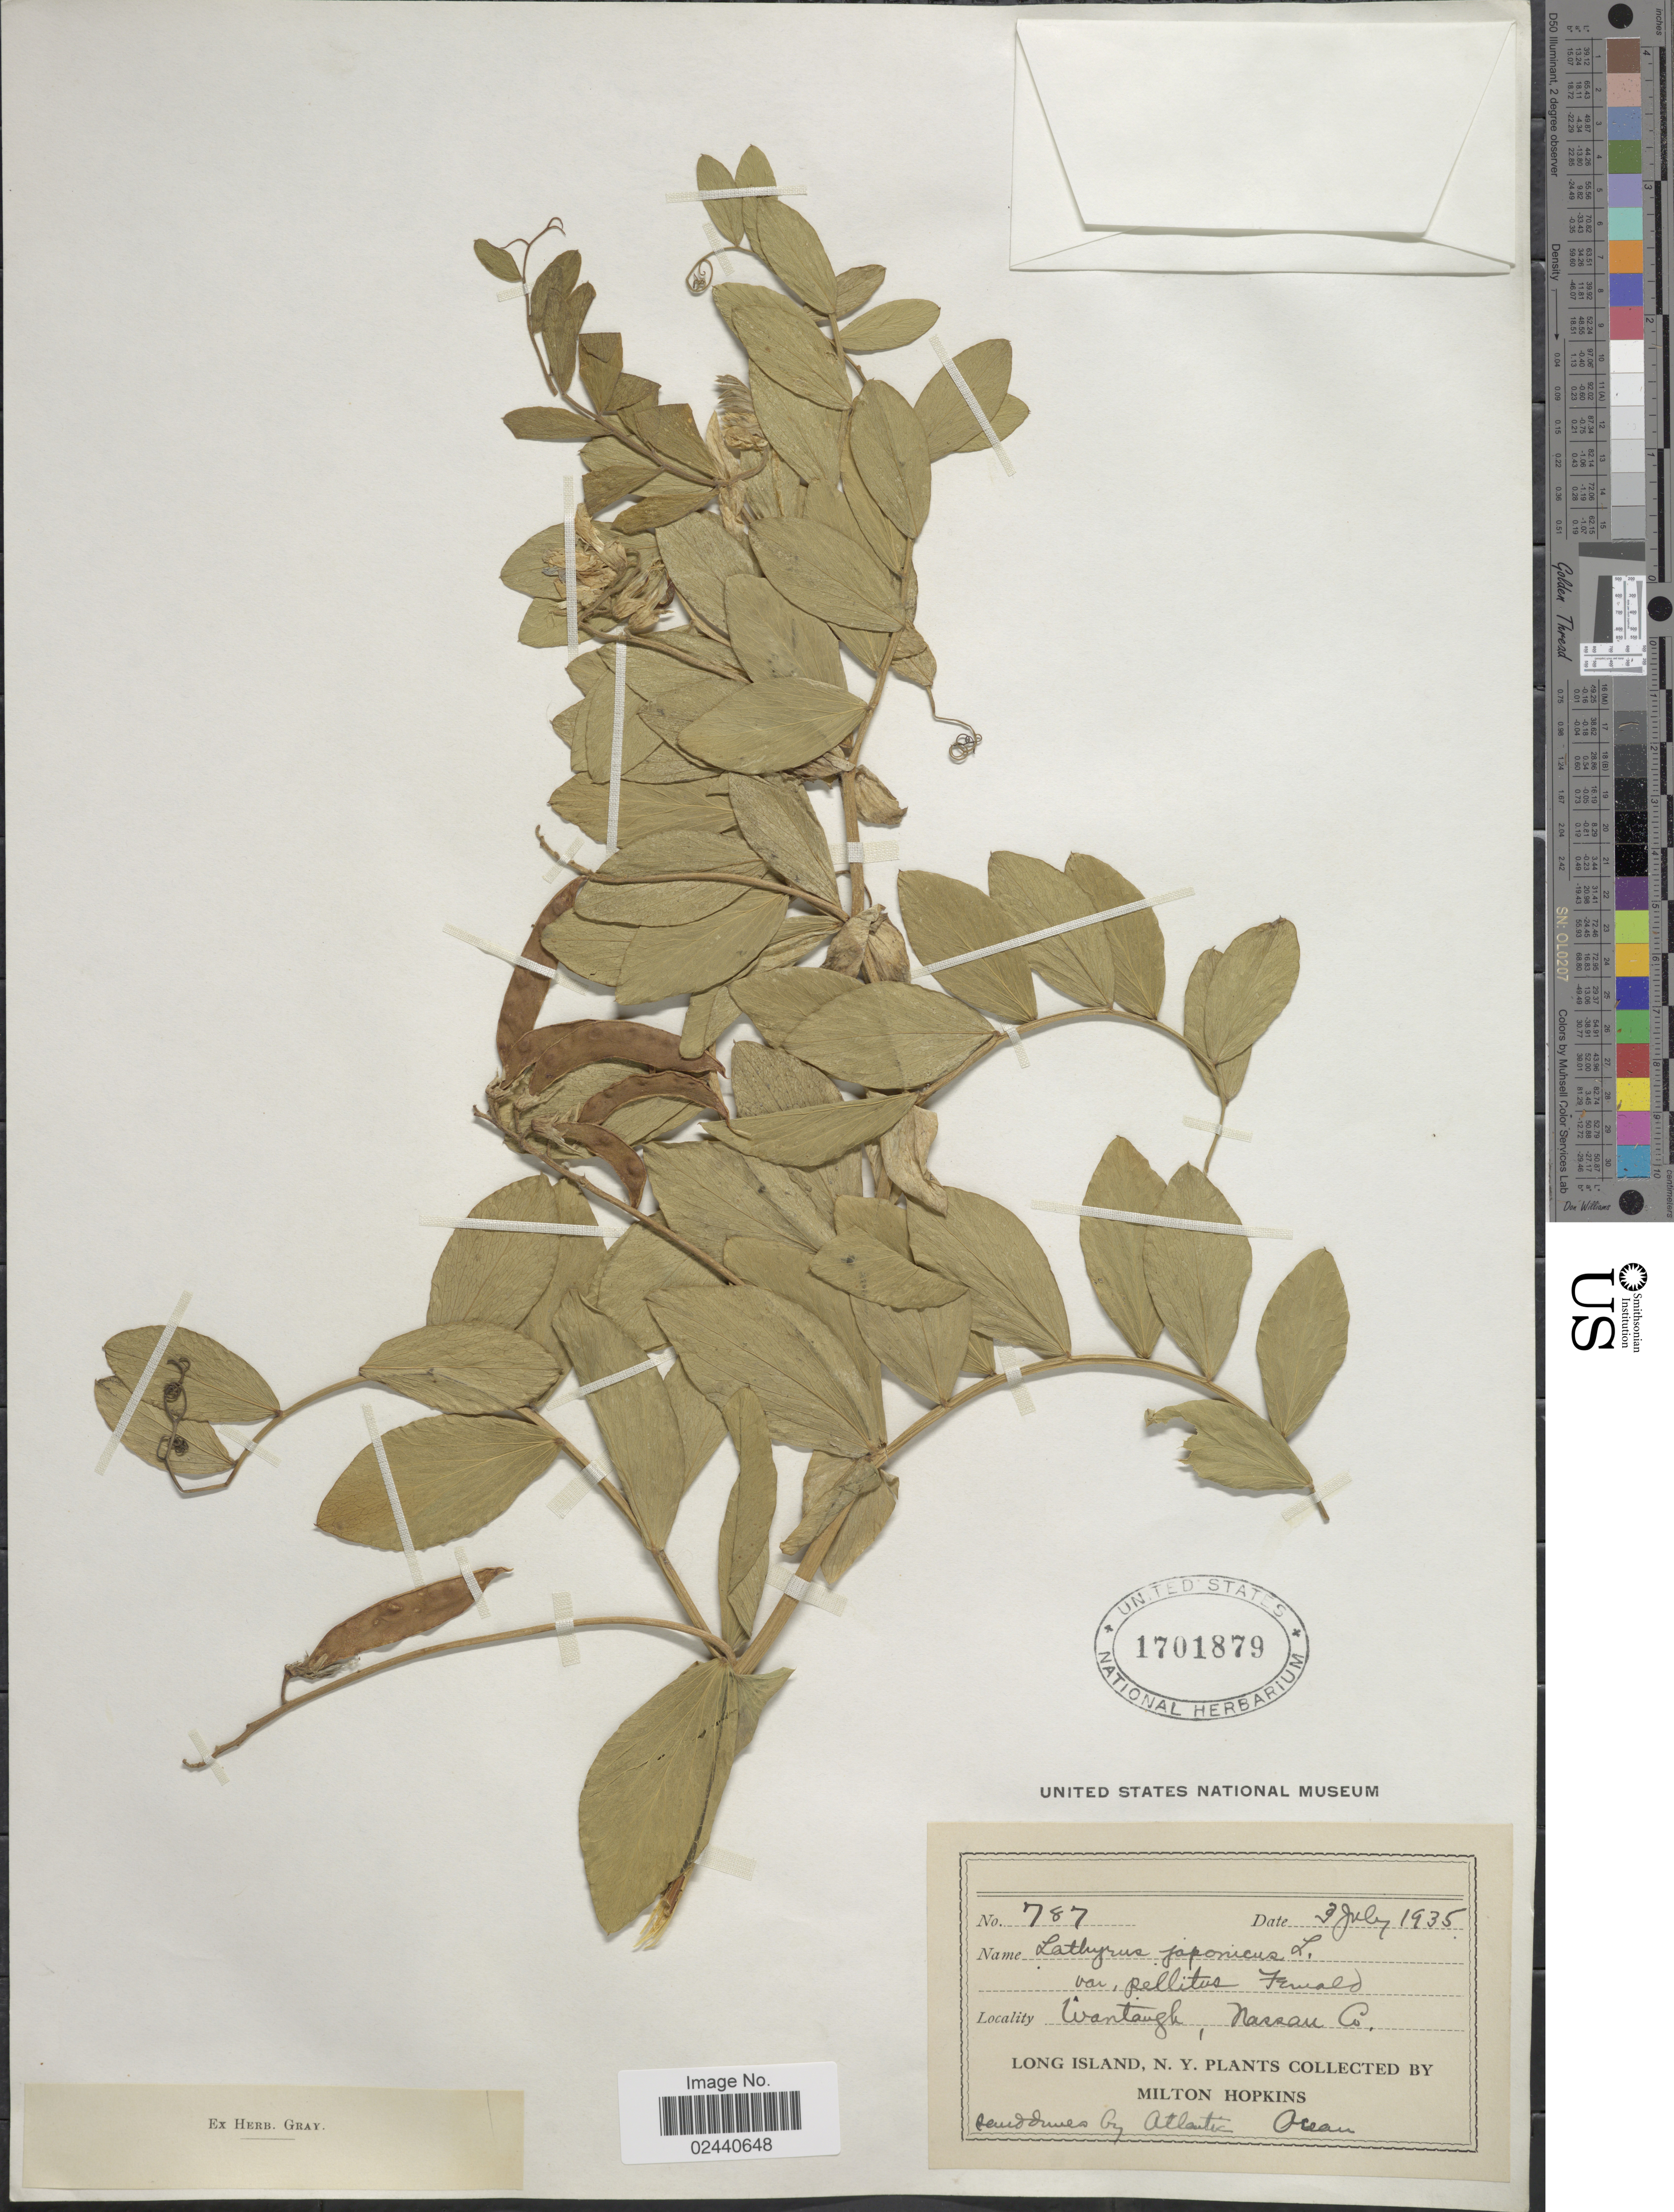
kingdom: Plantae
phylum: Tracheophyta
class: Magnoliopsida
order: Fabales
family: Fabaceae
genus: Lathyrus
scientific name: Lathyrus japonicus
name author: Willd.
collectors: M. Hopkins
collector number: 787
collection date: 1935-07-03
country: United States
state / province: New York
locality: Wantaugh, Nassau Co, Long Island, N.Y., sand dunes by Atlantic Ocean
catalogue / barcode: US 1701879